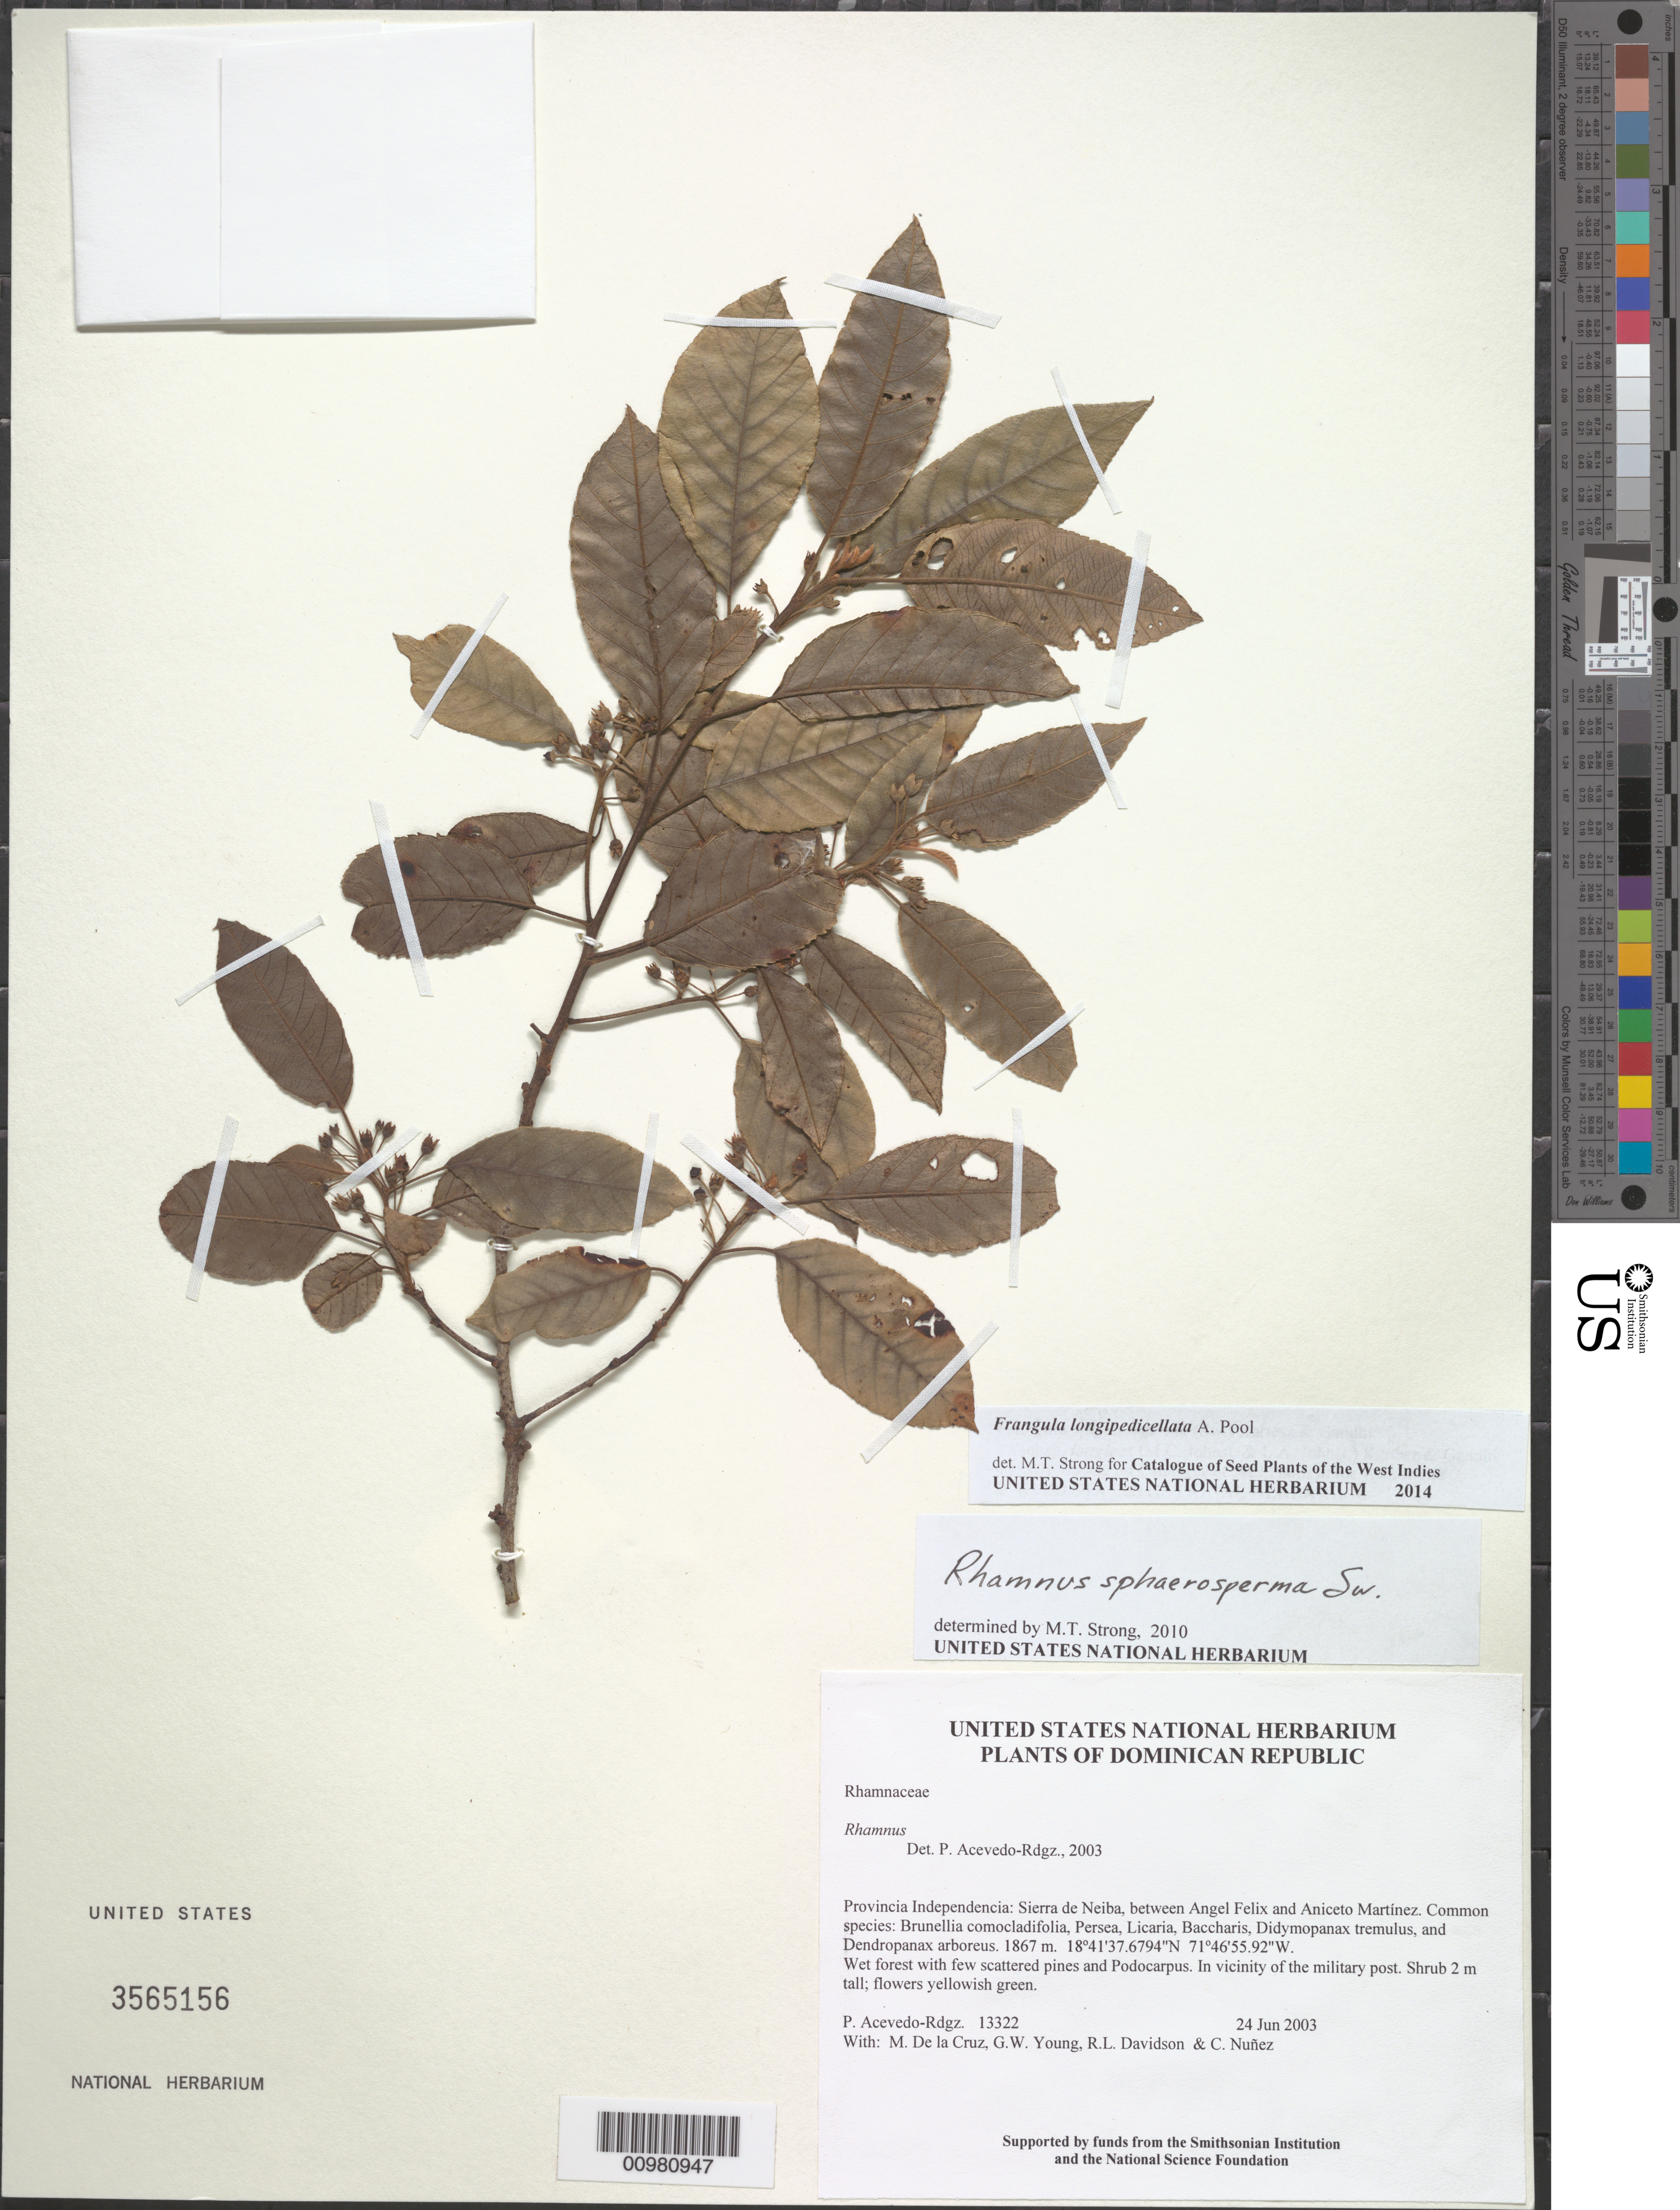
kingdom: Plantae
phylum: Tracheophyta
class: Magnoliopsida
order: Rosales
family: Rhamnaceae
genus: Frangula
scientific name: Frangula longipedicellata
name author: A. Pool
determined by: Strong, M. T., (US), Smithsonian Institution - National Museum of Natural History (UNITED STATES)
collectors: P. Acevedo-Rodr., M. de la Cruz, J. Rawlins, G. Young, R. Davidson & C. Nunez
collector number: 13322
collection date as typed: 24 Jun 2003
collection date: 2003-06-24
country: Dominican Republic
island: Hispaniola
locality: Provincia Independencia: Sierra de Neiba, between Angel Felix and Aniceto Martínez. Common species: Brunellia comocladifolia, Persea, Licaria, Baccharis, Didymopanax tremulus, and Dendropanax arboreus.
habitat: Wet forest with few scattered pines and Podocarpus. In vicinity of the military post.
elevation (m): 1867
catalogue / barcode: US 3565156